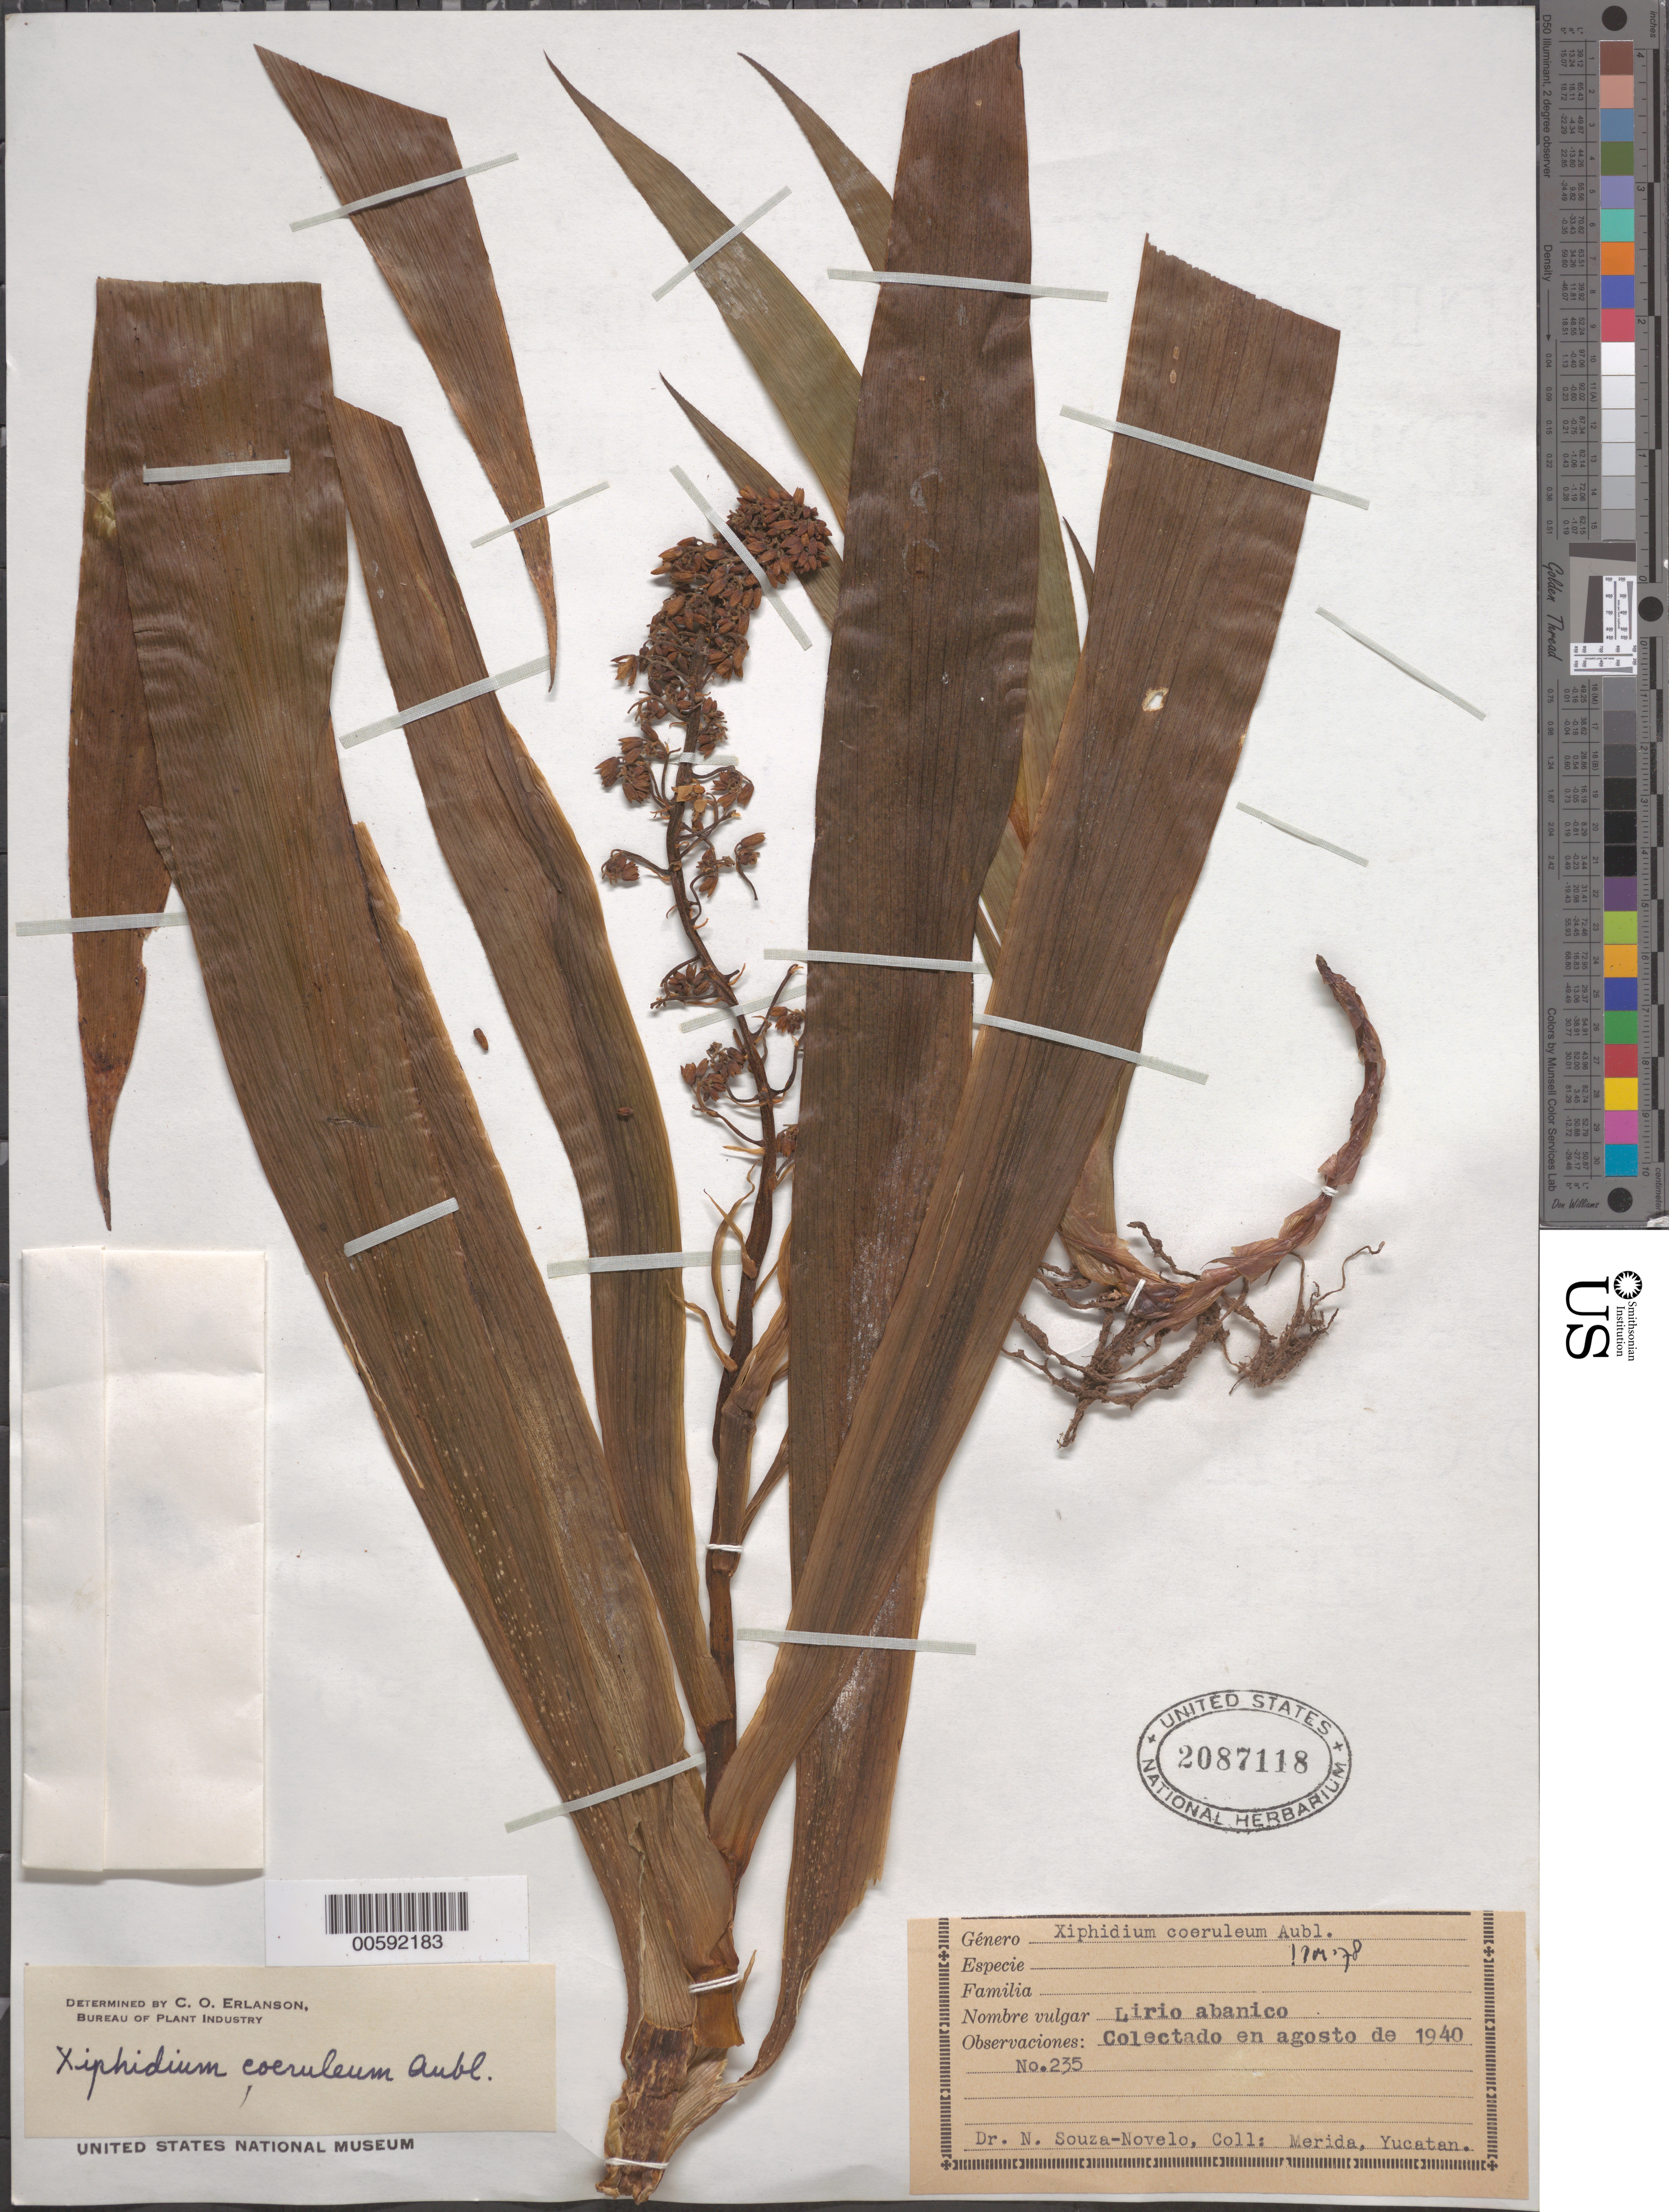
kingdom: Plantae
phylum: Tracheophyta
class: Liliopsida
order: Commelinales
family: Haemodoraceae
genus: Xiphidium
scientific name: Xiphidium caeruleum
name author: Aubl.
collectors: N. Souza-Novelo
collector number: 235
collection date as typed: Aug 1940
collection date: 1940-08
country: Mexico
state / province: Yucatán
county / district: Mérida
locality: Lirio Abanico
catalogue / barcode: US 2087118